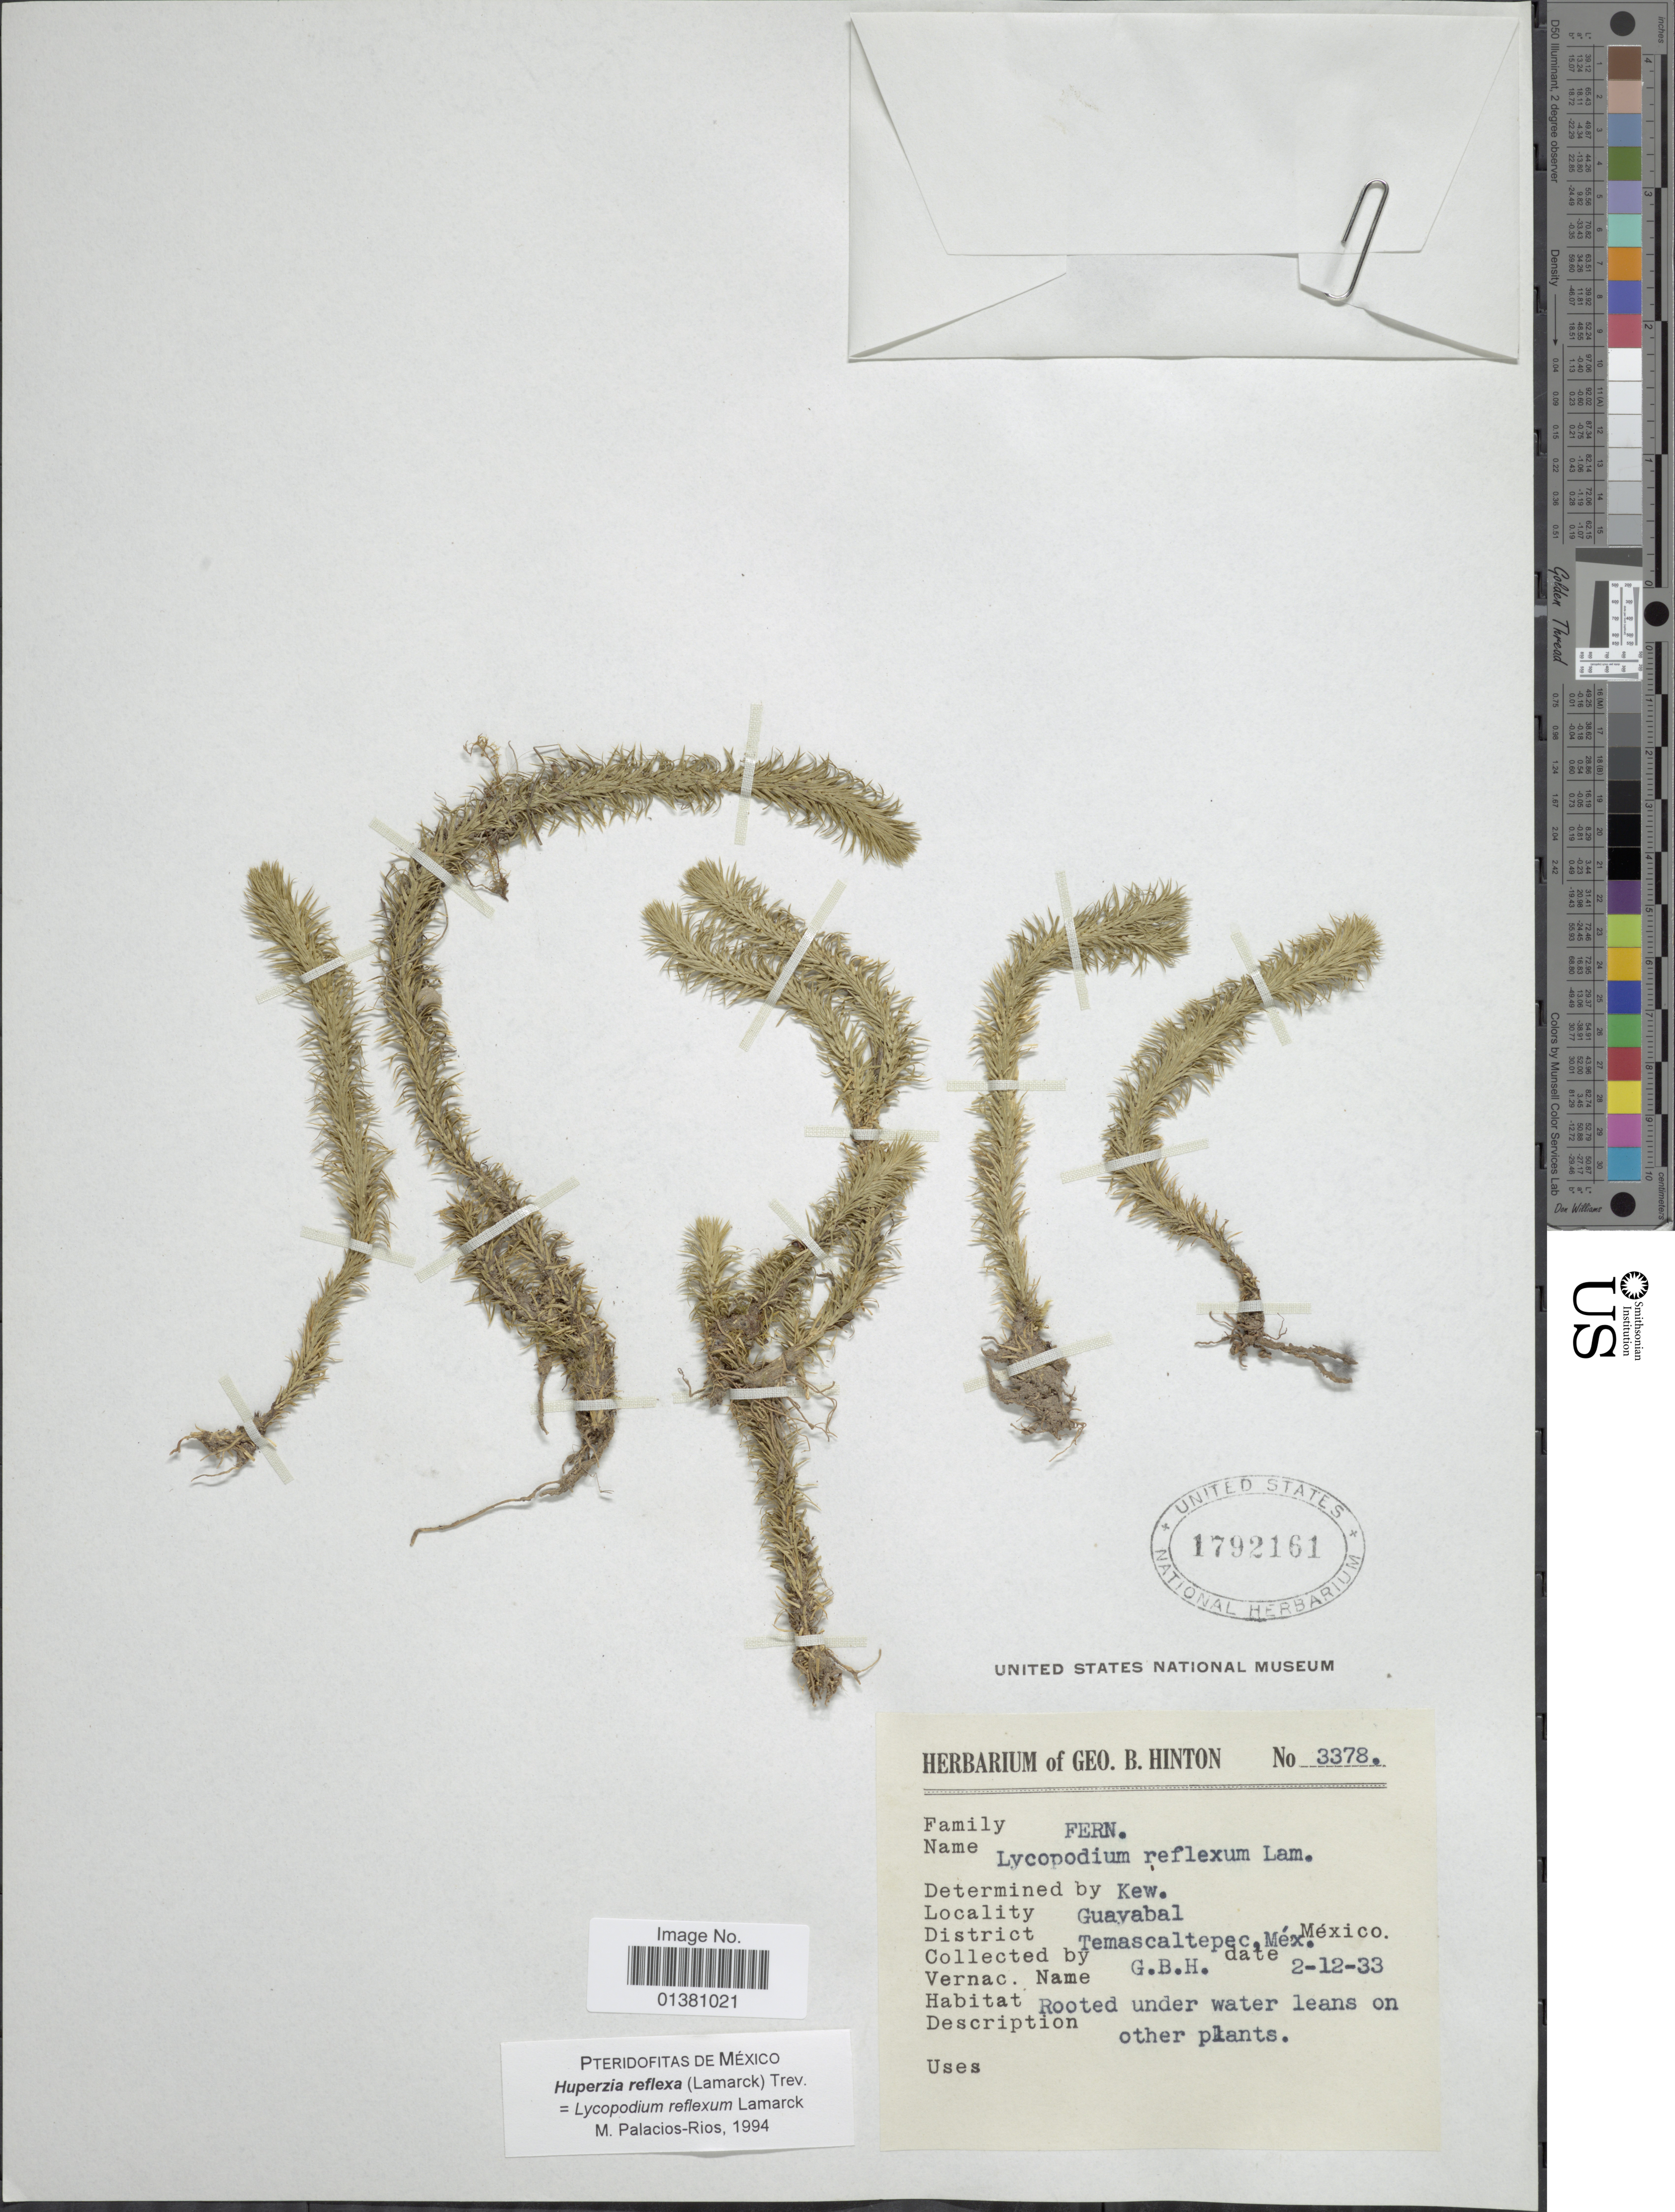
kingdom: Plantae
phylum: Tracheophyta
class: Lycopodiopsida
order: Lycopodiales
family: Lycopodiaceae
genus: Phlegmariurus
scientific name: Phlegmariurus reflexus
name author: (Lam.) B. Øllg.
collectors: G. B. Hinton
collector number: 3378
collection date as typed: Transcribed d/m/y: 12/2/33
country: Mexico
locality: Guayabal, District Temascaltepec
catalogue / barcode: US 1792161